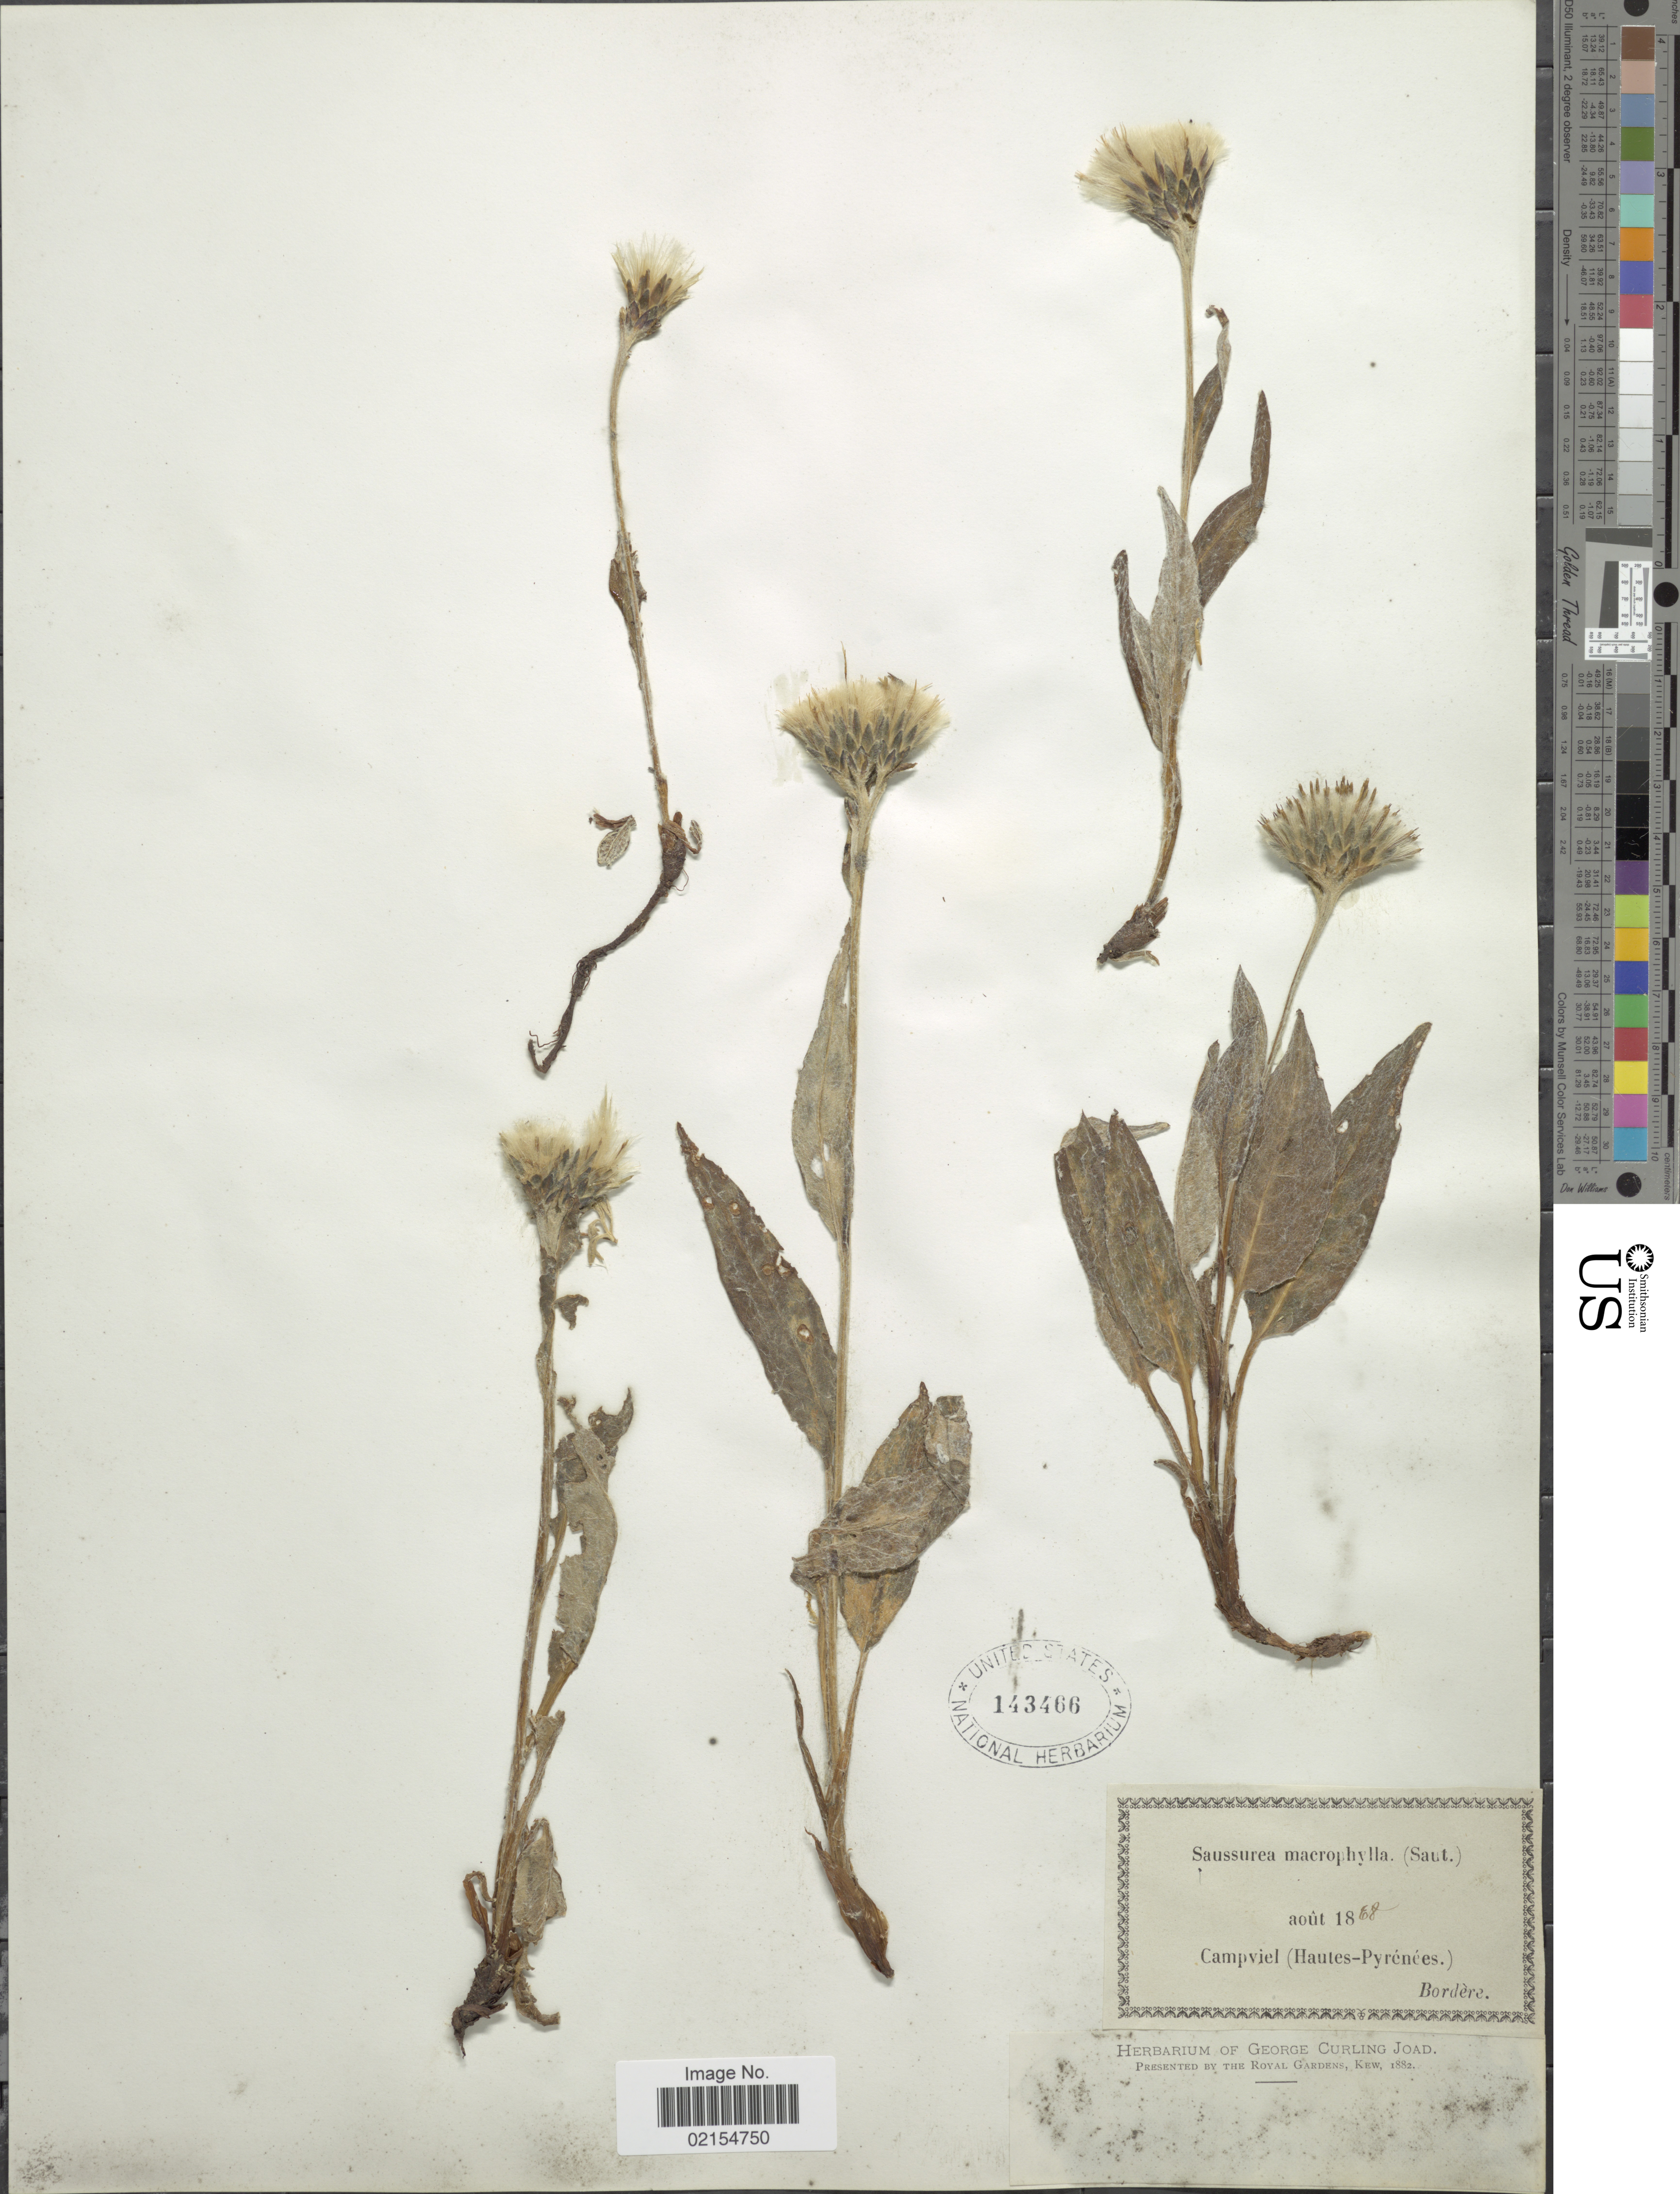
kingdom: Plantae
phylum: Tracheophyta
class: Magnoliopsida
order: Asterales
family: Asteraceae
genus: Saussurea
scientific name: Saussurea alpina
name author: (L.) DC.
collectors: -. Bordere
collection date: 1868-08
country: France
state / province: Occitanie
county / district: Hautes-Pyrénées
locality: Campviel (Hautes-Pyrenees)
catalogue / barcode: US 143466